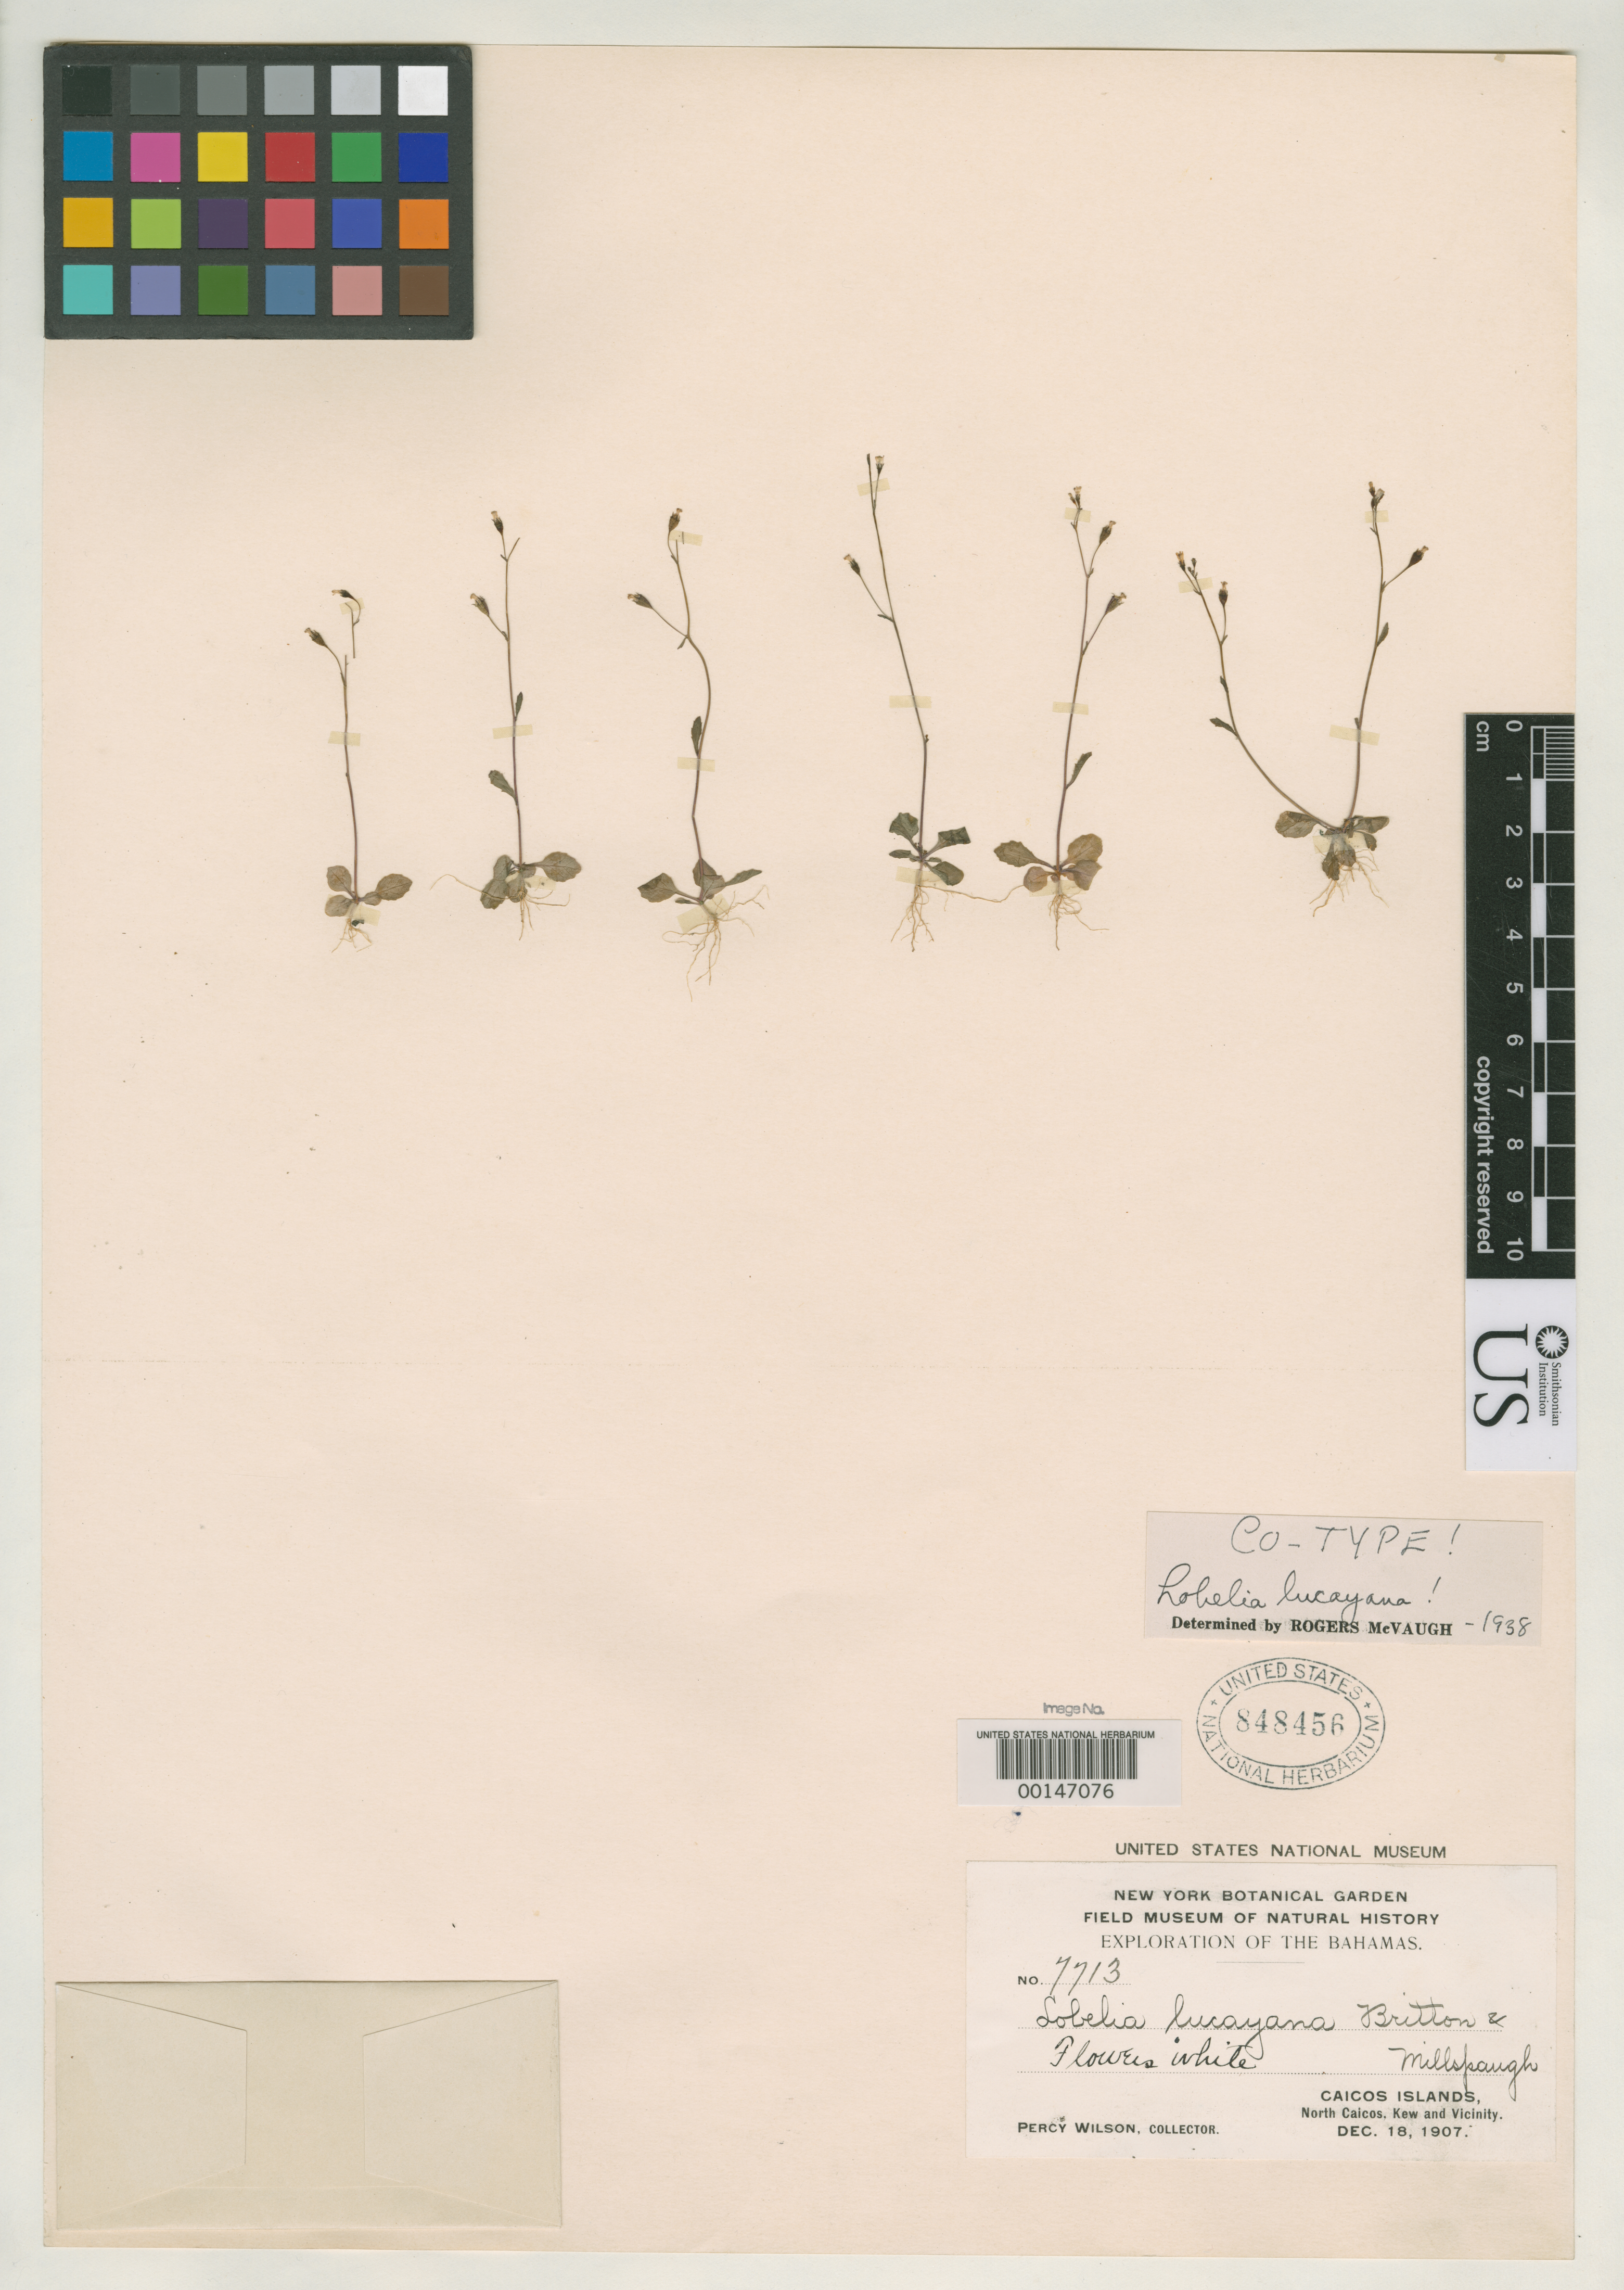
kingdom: Plantae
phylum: Tracheophyta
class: Magnoliopsida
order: Asterales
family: Campanulaceae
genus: Lobelia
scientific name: Lobelia lucayana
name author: Britton & Millsp.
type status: Isotype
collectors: P. Wilson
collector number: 7713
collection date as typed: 18 Dec 1907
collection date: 1907-12-18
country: Turks and Caicos Islands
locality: Kew and vicinity.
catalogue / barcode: US 848456